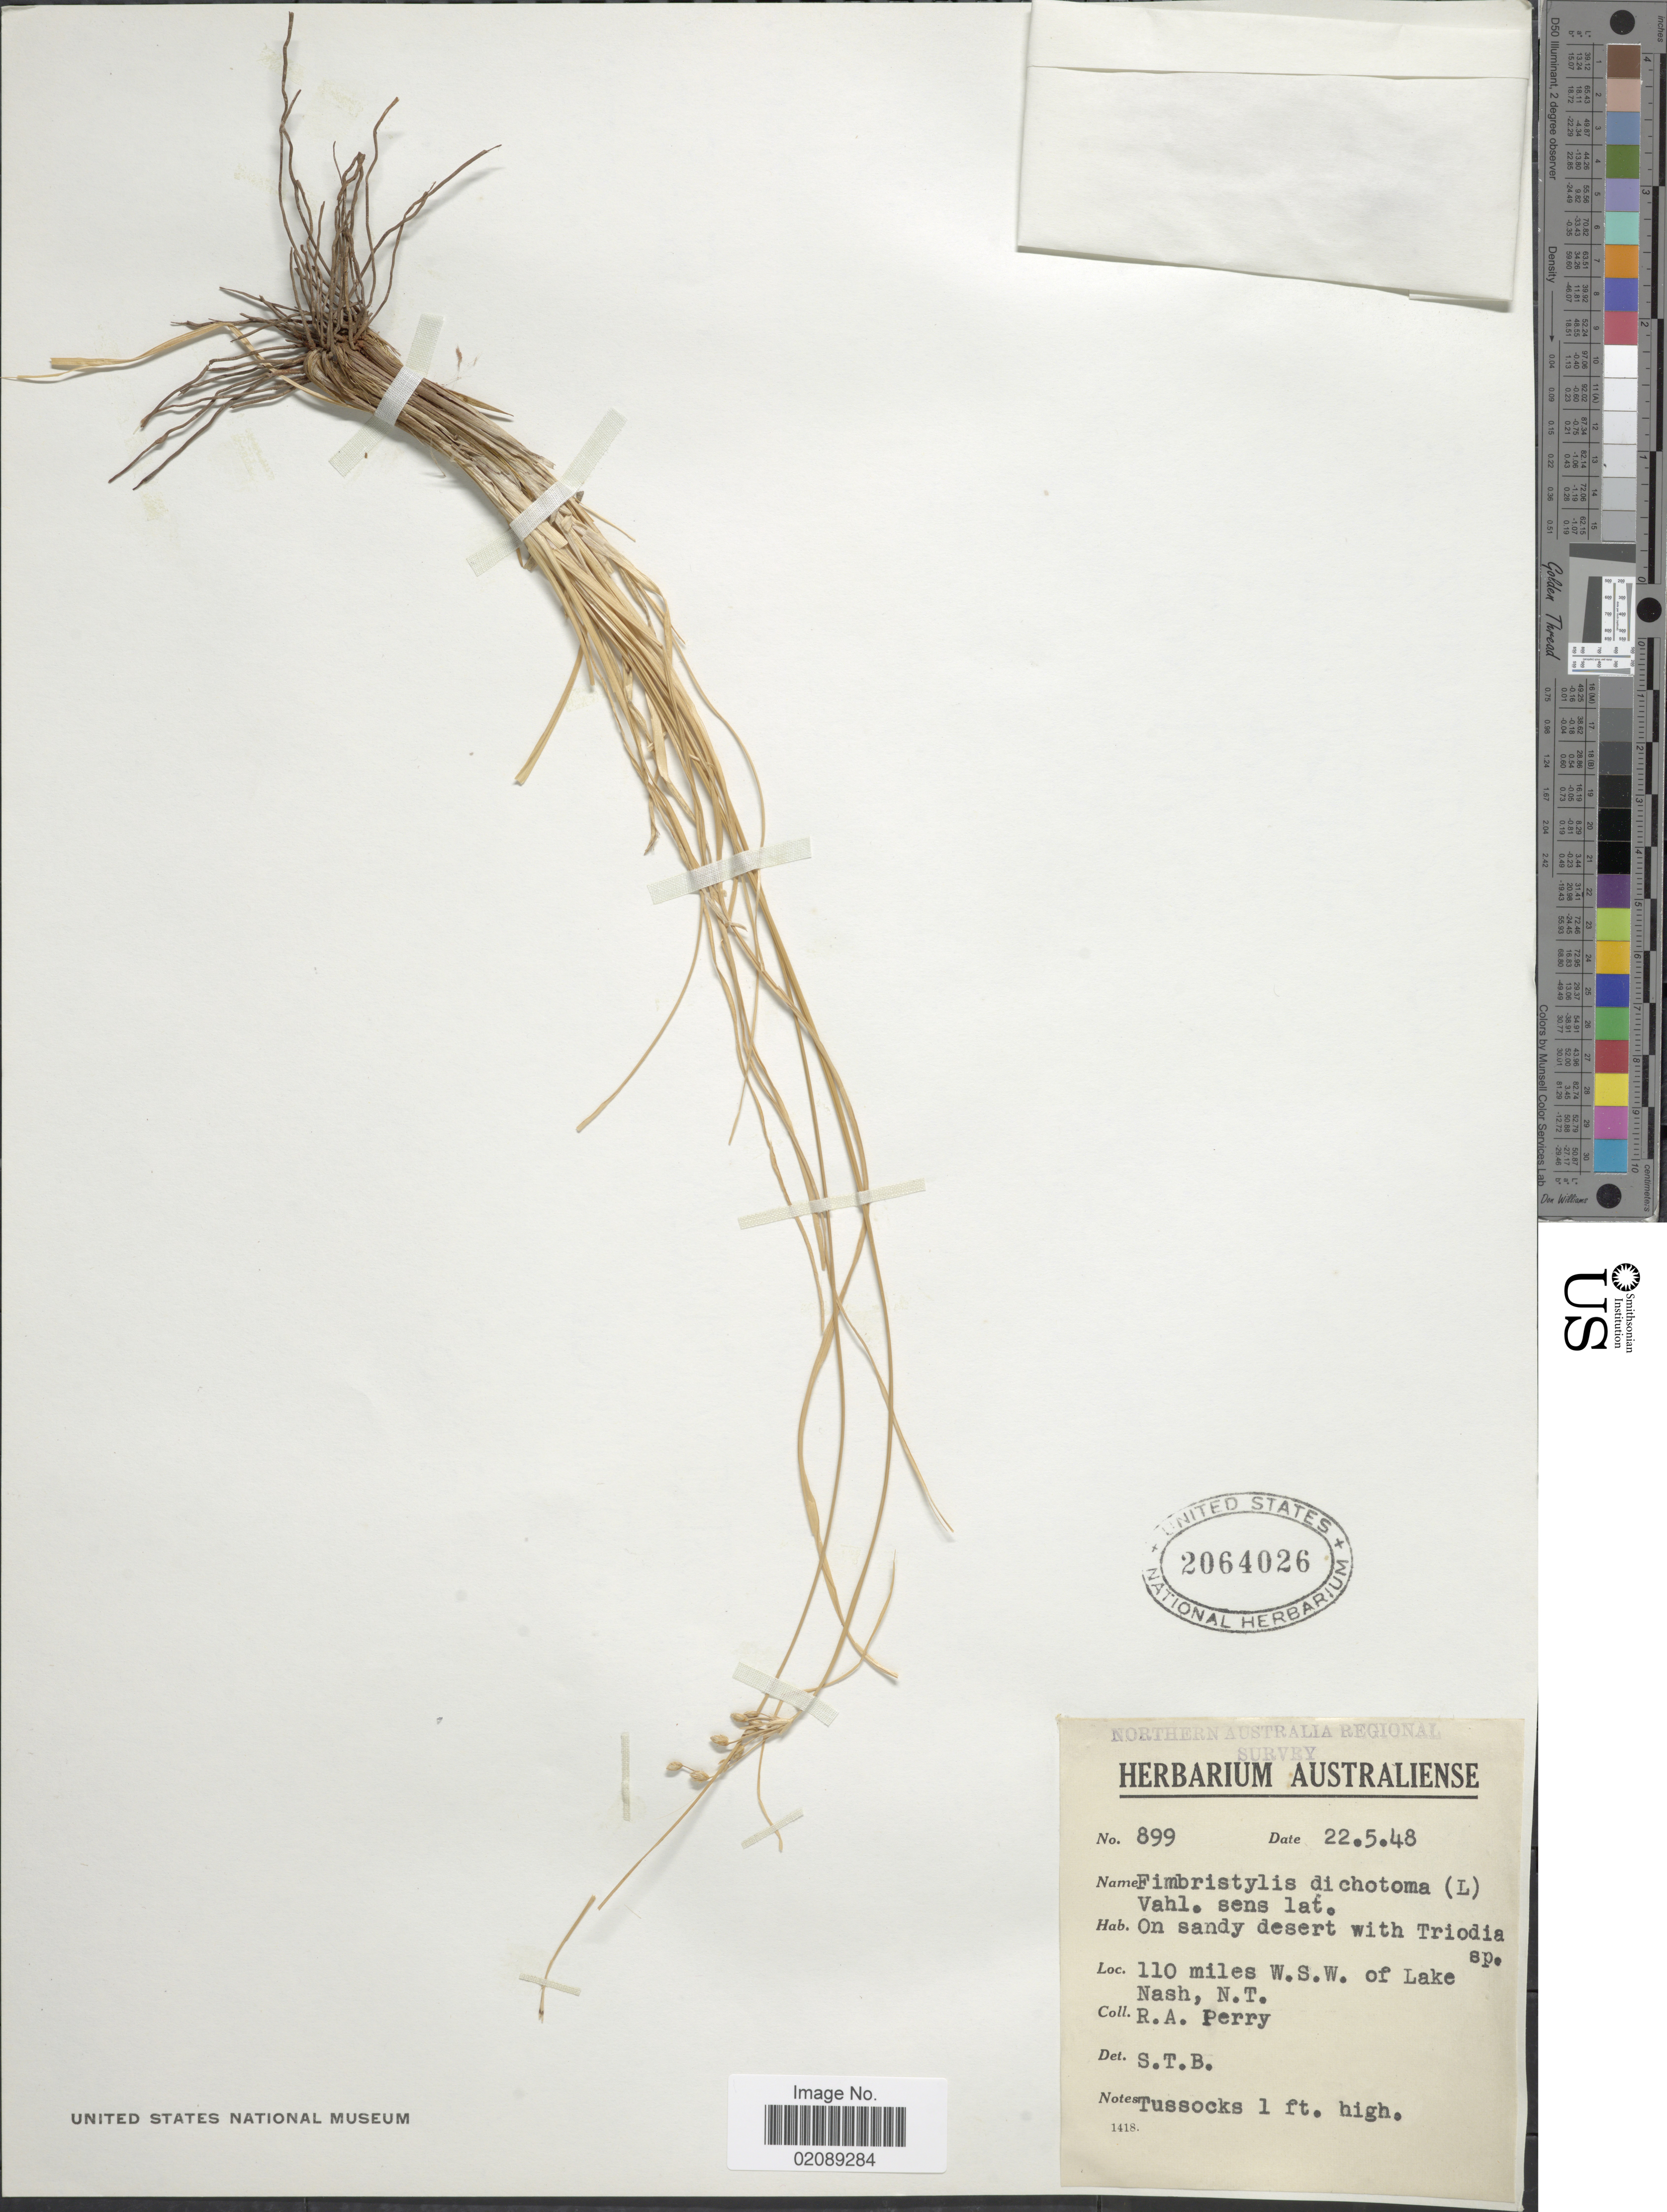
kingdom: Plantae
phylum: Tracheophyta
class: Liliopsida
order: Poales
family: Cyperaceae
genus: Fimbristylis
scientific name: Fimbristylis dichotoma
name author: (L.) Vahl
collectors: Perry, R. A.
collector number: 899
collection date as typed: Transcribed d/m/y: 22/5/48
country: Australia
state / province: Northern Territory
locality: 110 miles W.S.W. of Lake Nash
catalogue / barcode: US 2064026